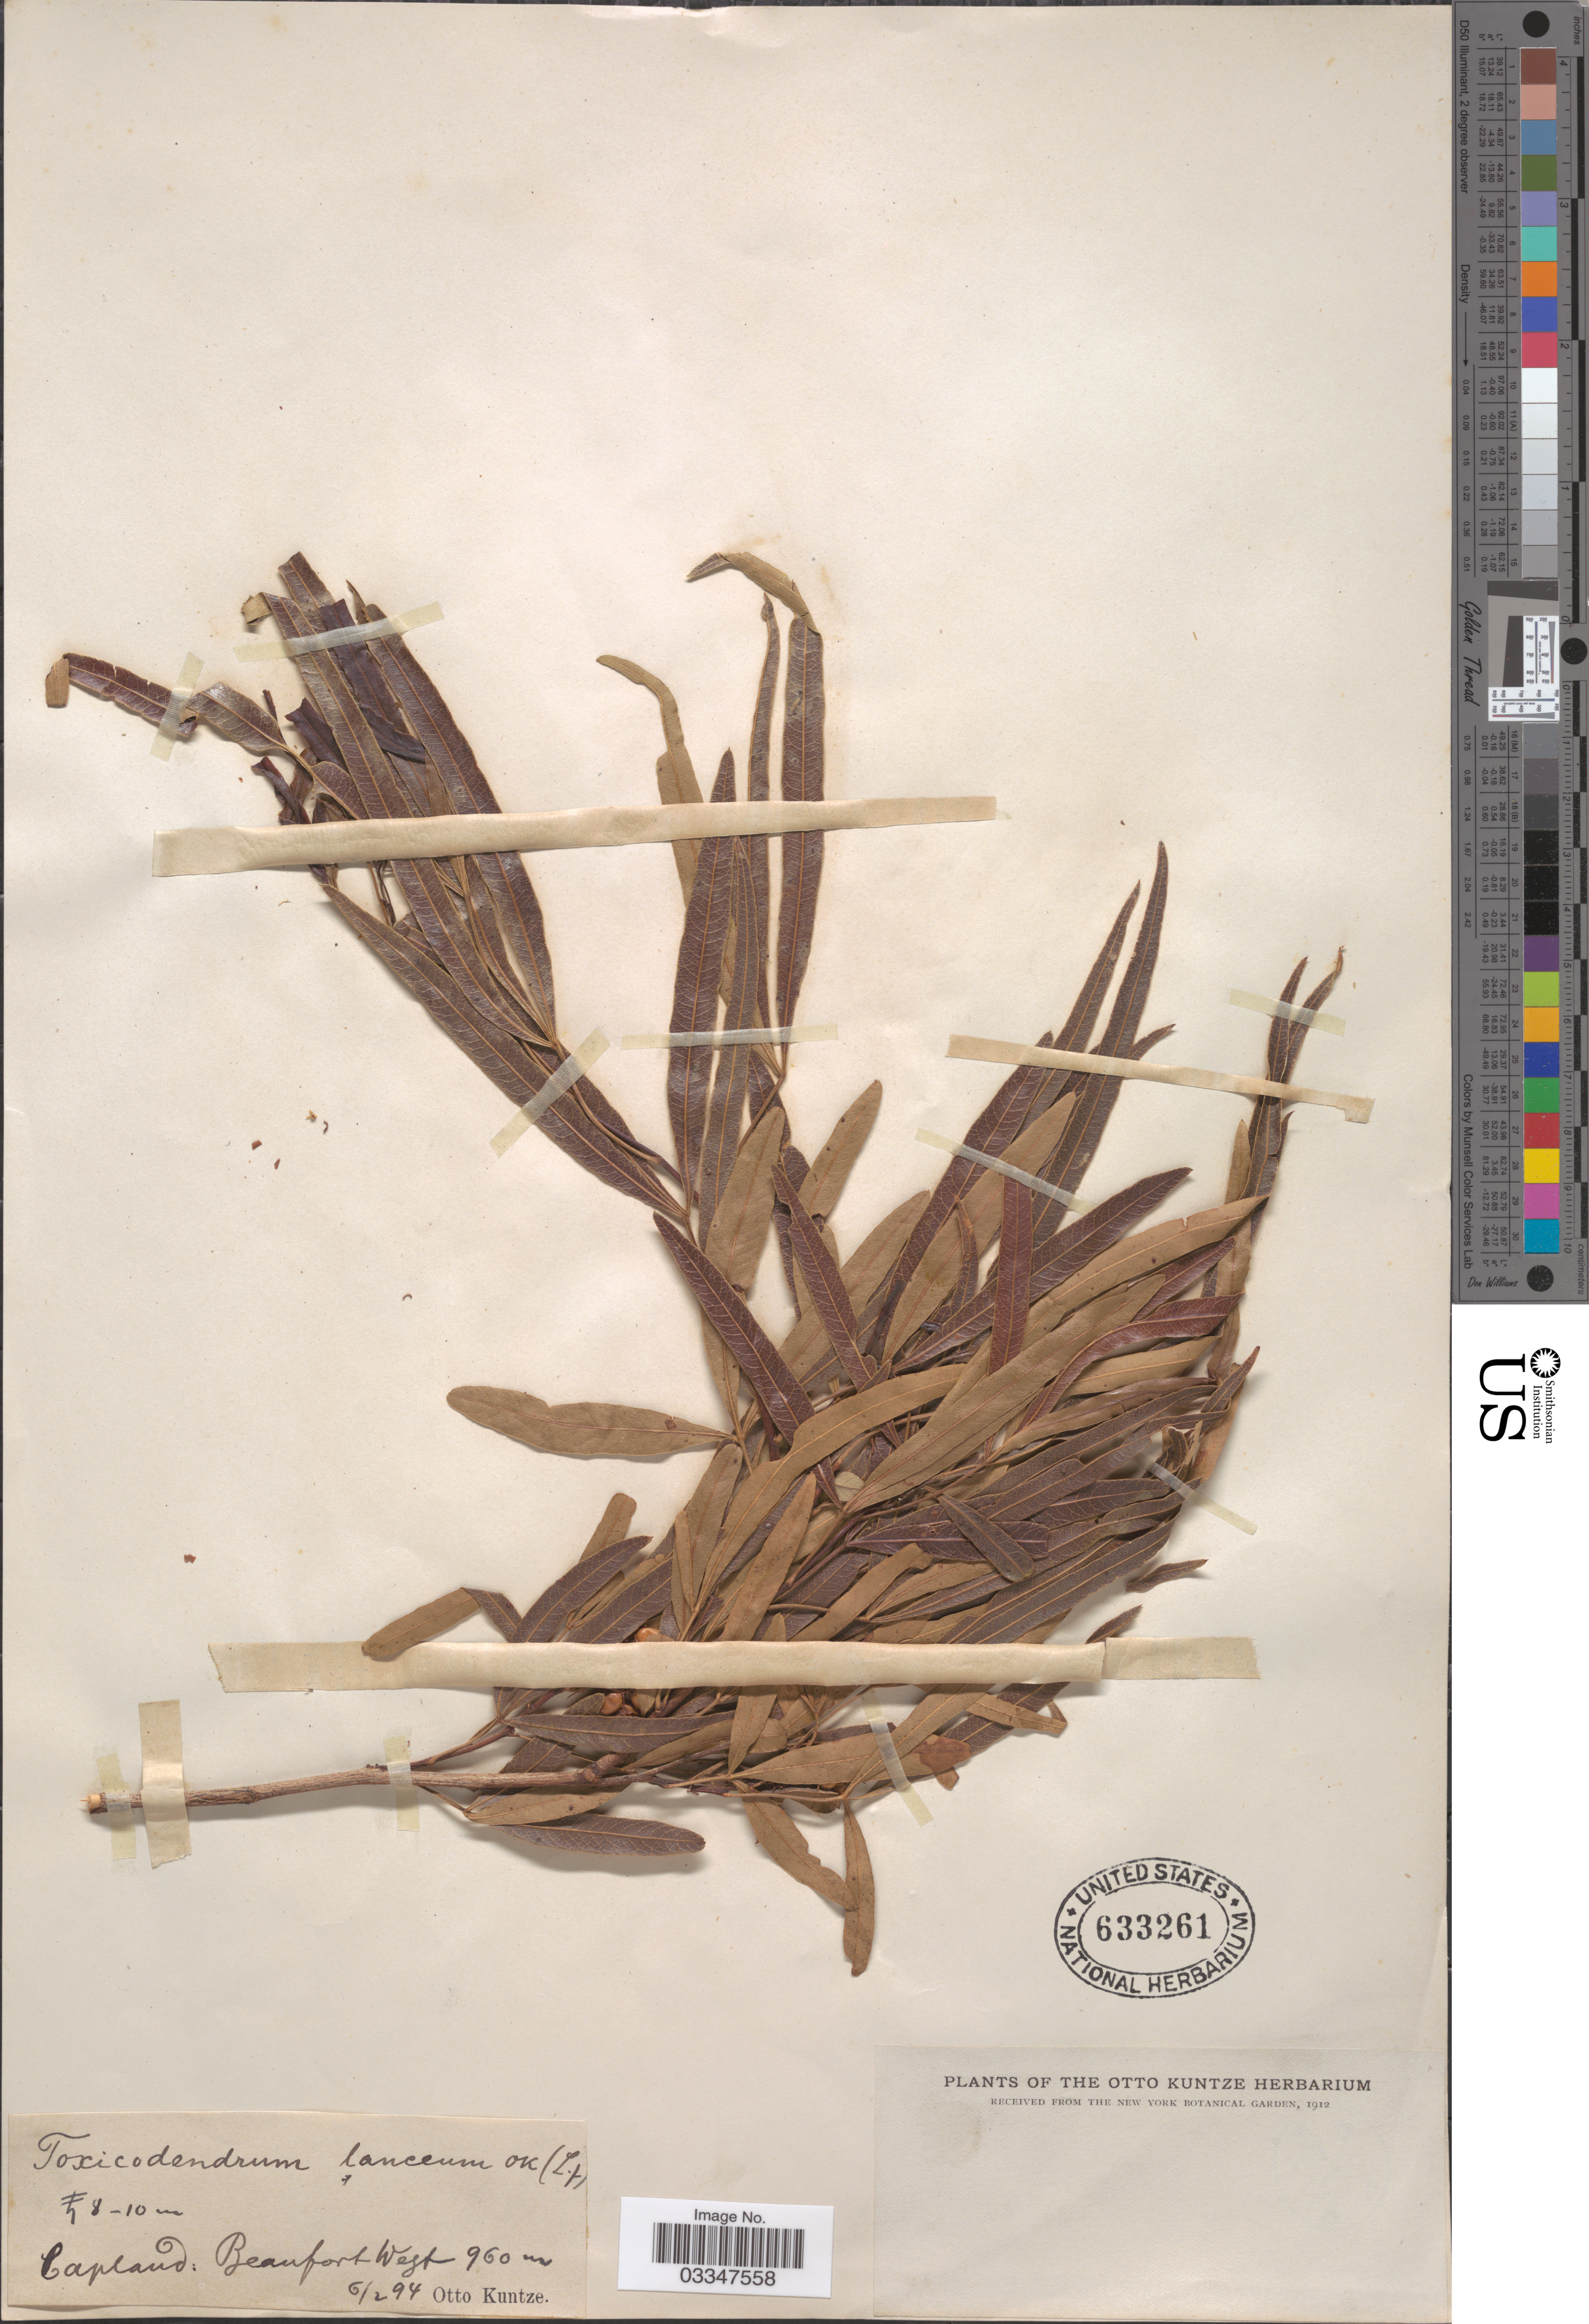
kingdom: Plantae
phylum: Tracheophyta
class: Magnoliopsida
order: Sapindales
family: Anacardiaceae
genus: Rhus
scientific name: Rhus lancea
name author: L. f.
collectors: C.E.O. Kuntze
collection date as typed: Transcribed d/m/y: 6/2/94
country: South Africa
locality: Capland. Beaufort Wegt.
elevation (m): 960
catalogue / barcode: US 633261